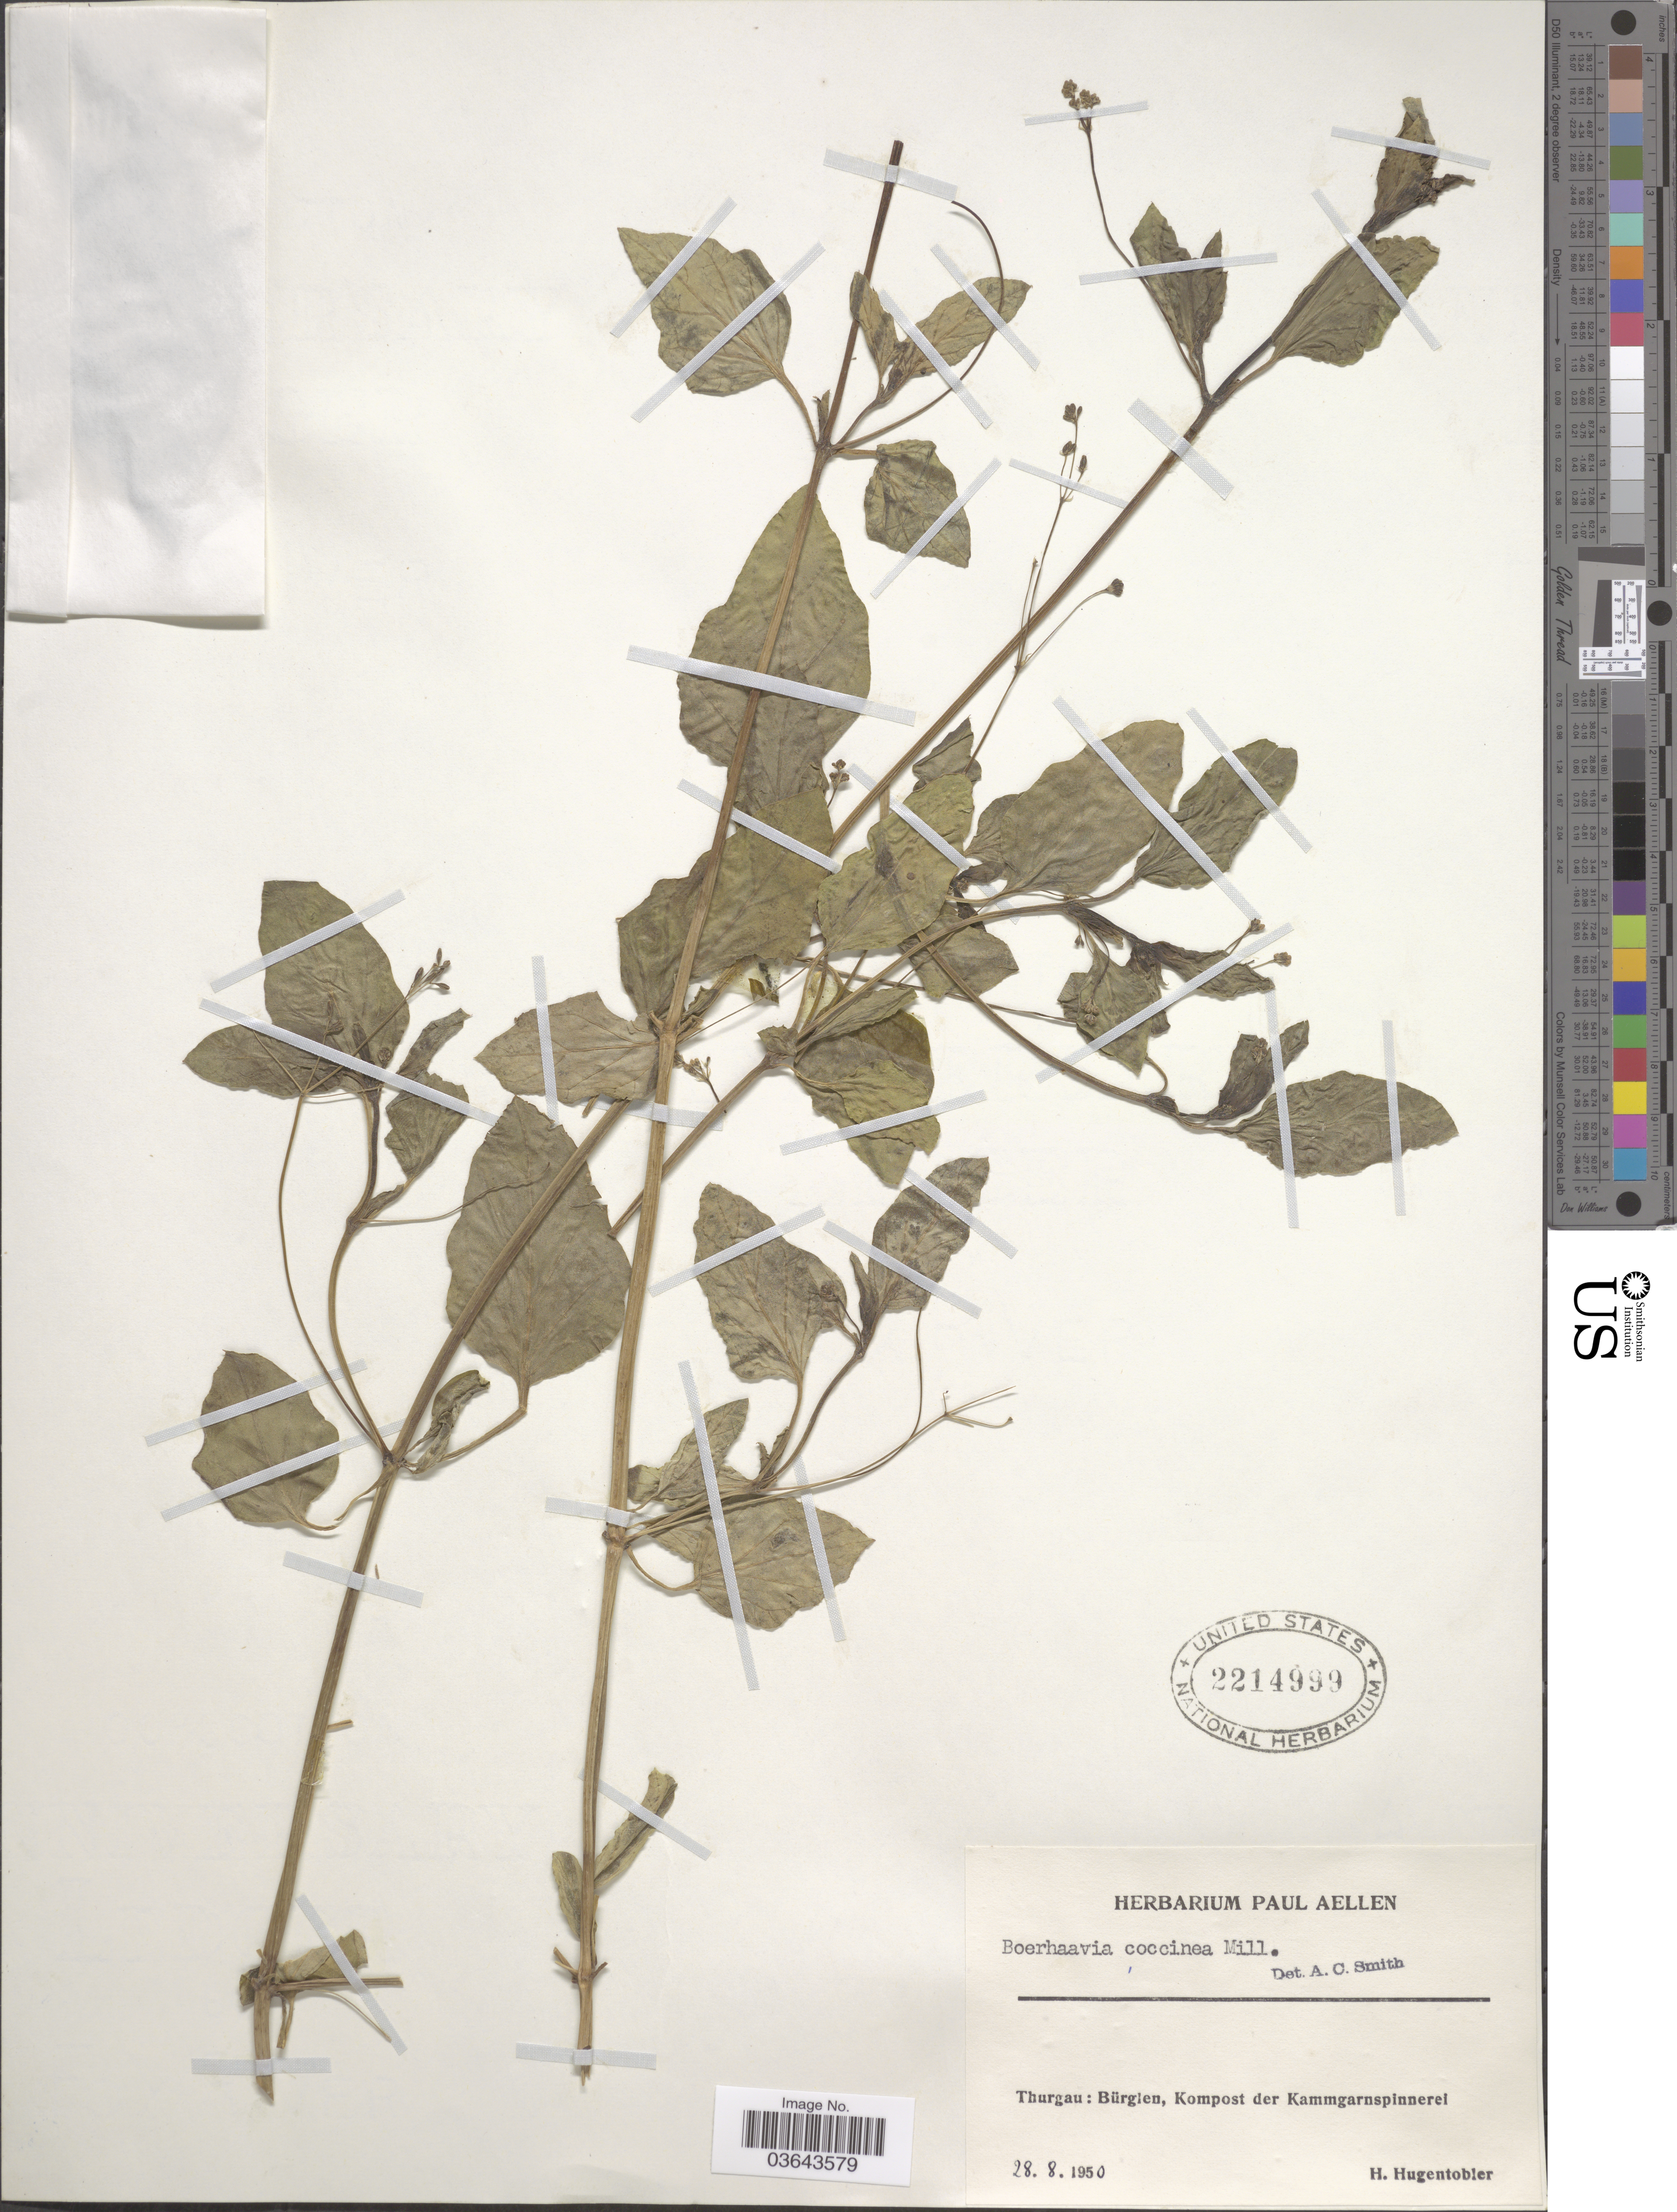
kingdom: Plantae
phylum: Tracheophyta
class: Magnoliopsida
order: Caryophyllales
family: Nyctaginaceae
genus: Boerhavia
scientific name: Boerhavia coccinea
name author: Mill.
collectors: H. Hugentobler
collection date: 1950-08-28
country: Switzerland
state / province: Thurgau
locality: Bürglen, Kompost der Kammgarnspinnerei.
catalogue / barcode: US 2214999